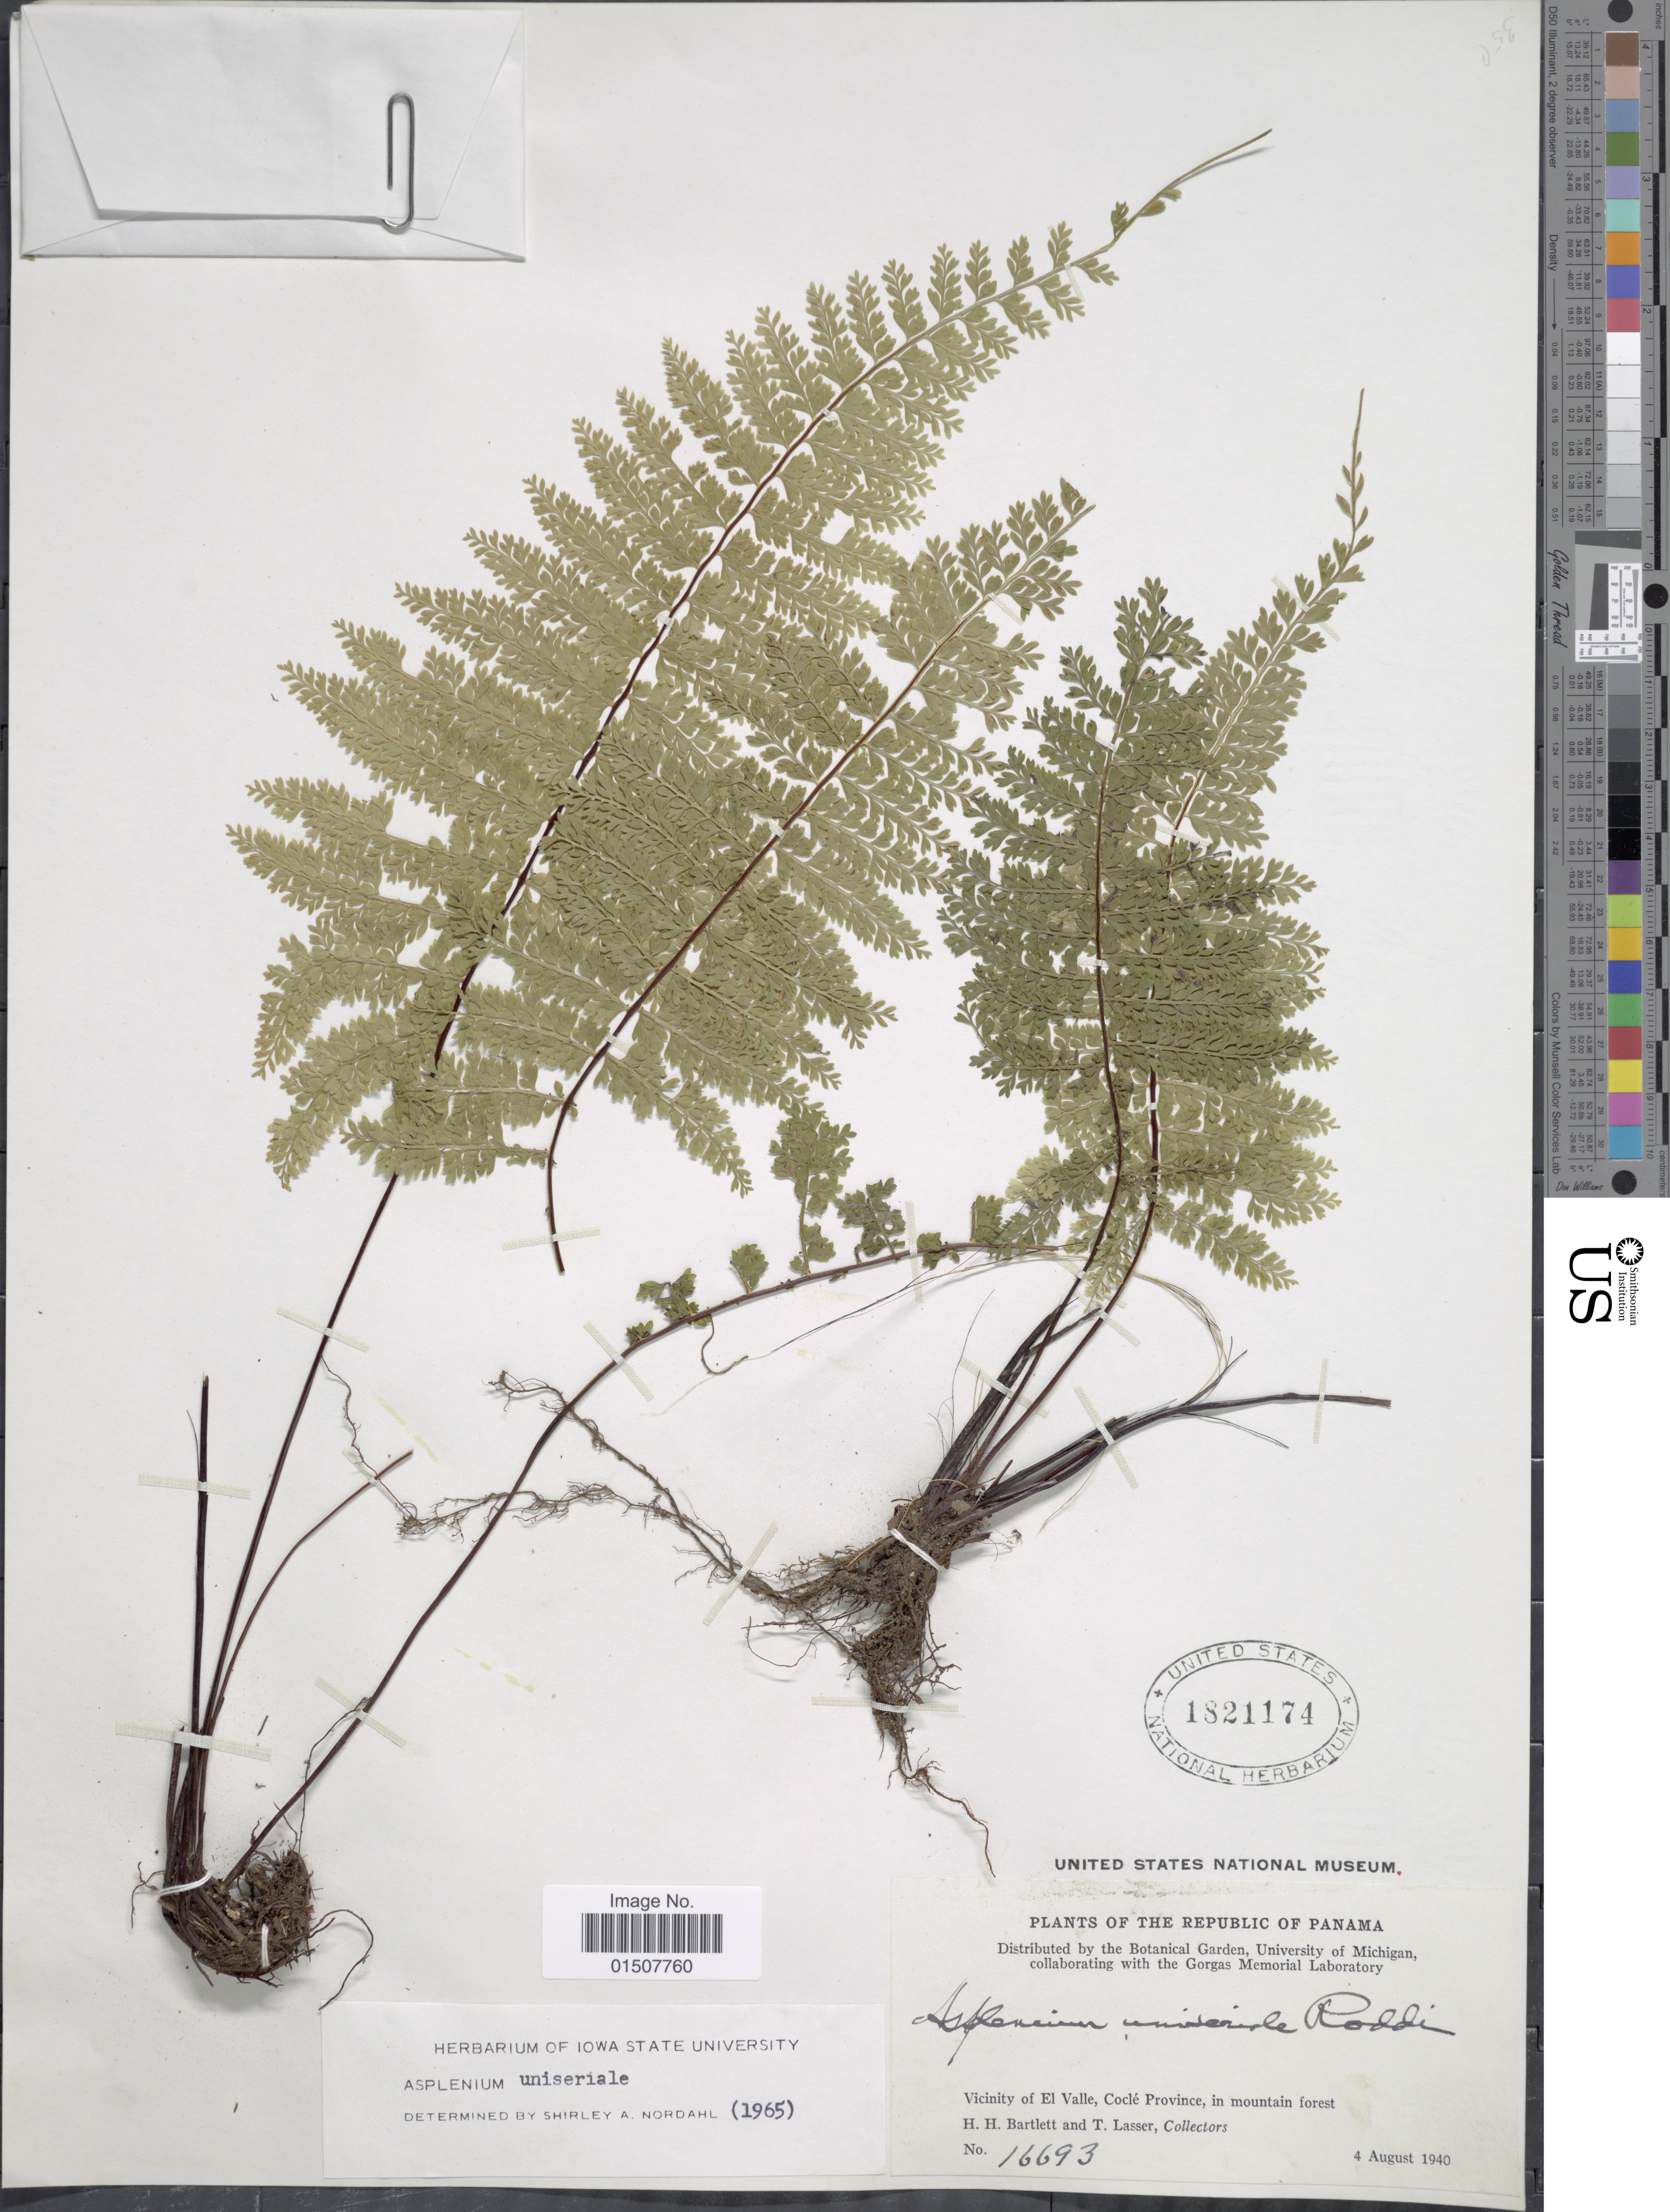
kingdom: Plantae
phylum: Tracheophyta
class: Polypodiopsida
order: Polypodiales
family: Aspleniaceae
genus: Asplenium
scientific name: Asplenium radicans var. uniserale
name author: (Raddi) L.D. Gómez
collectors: H. H. Bartlett & T. Lasser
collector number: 16693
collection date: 1940-08-04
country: Panama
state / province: Coclé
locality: Vicinity of El Valle, Cocle Province, in mountain forest.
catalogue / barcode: US 1821174